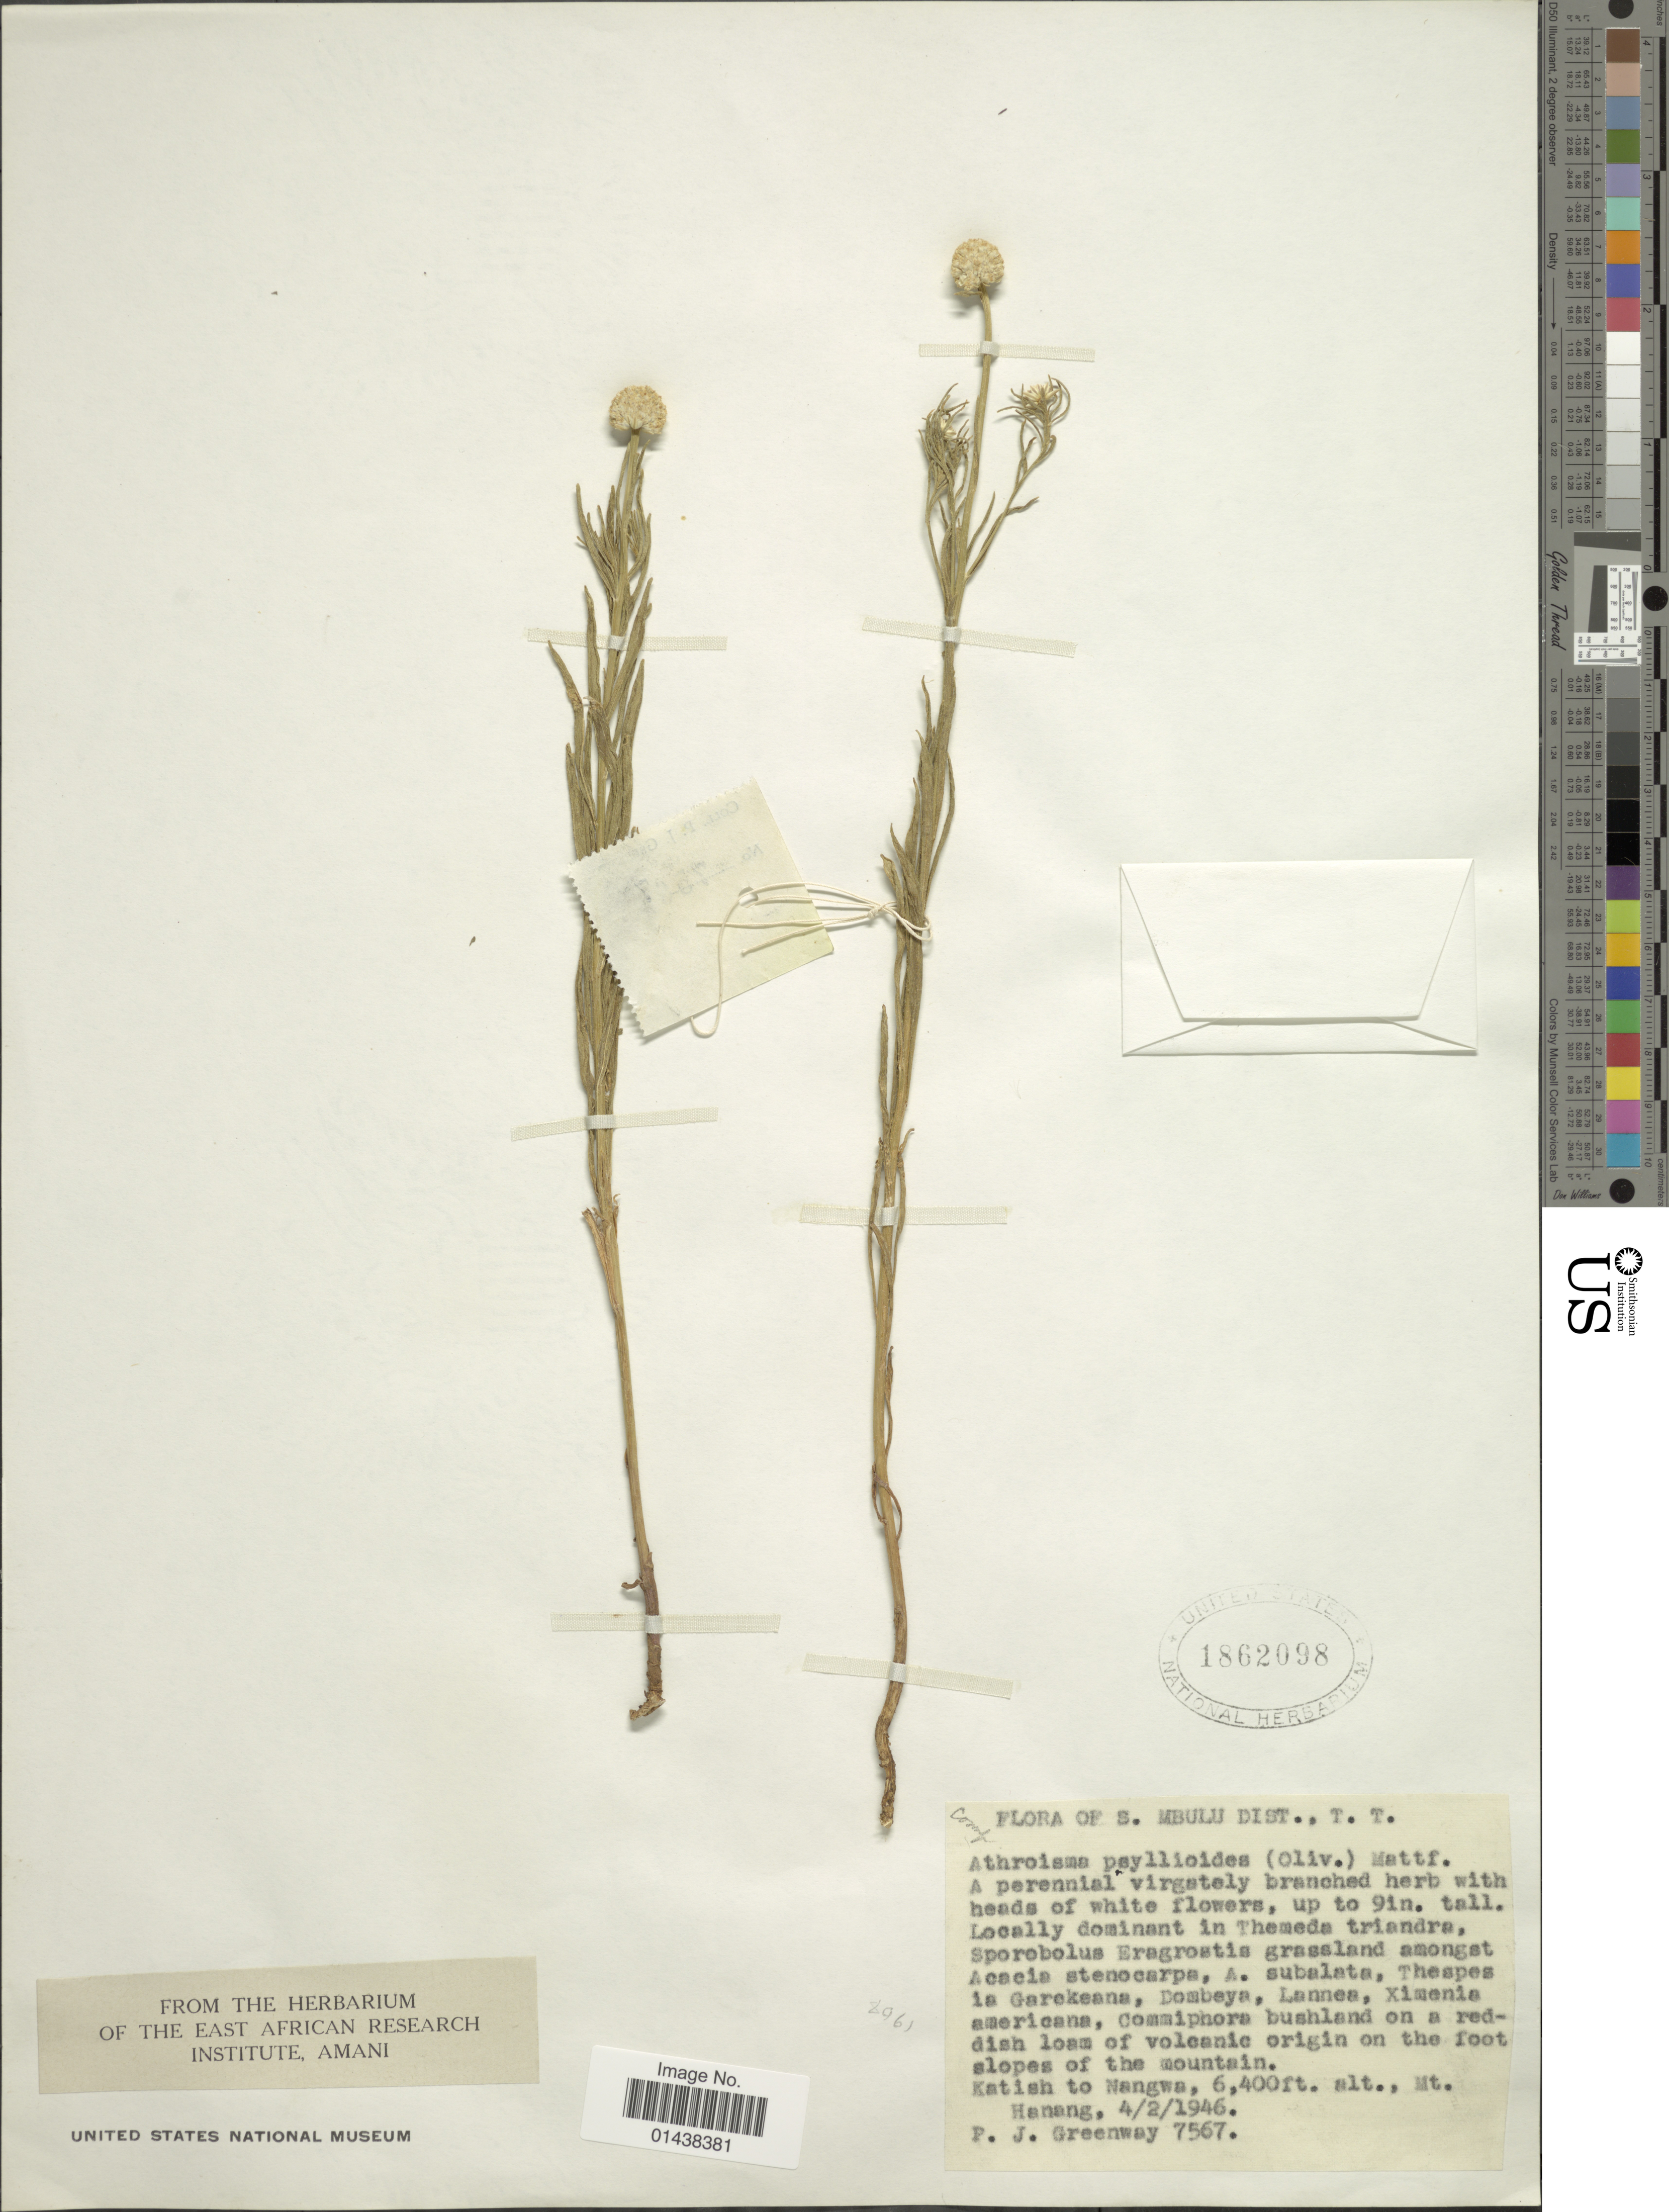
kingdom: Plantae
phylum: Tracheophyta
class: Magnoliopsida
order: Asterales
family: Asteraceae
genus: Athroisma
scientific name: Athroisma psyllioides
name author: (Oliv.) Mattf.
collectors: P. J. Greenway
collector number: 7567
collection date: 1946-02-04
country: Tanzania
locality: S. Mbulu Dist., T.T,, Katish to Nangwa, Mt. Hanang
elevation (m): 1951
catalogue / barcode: US 1862098